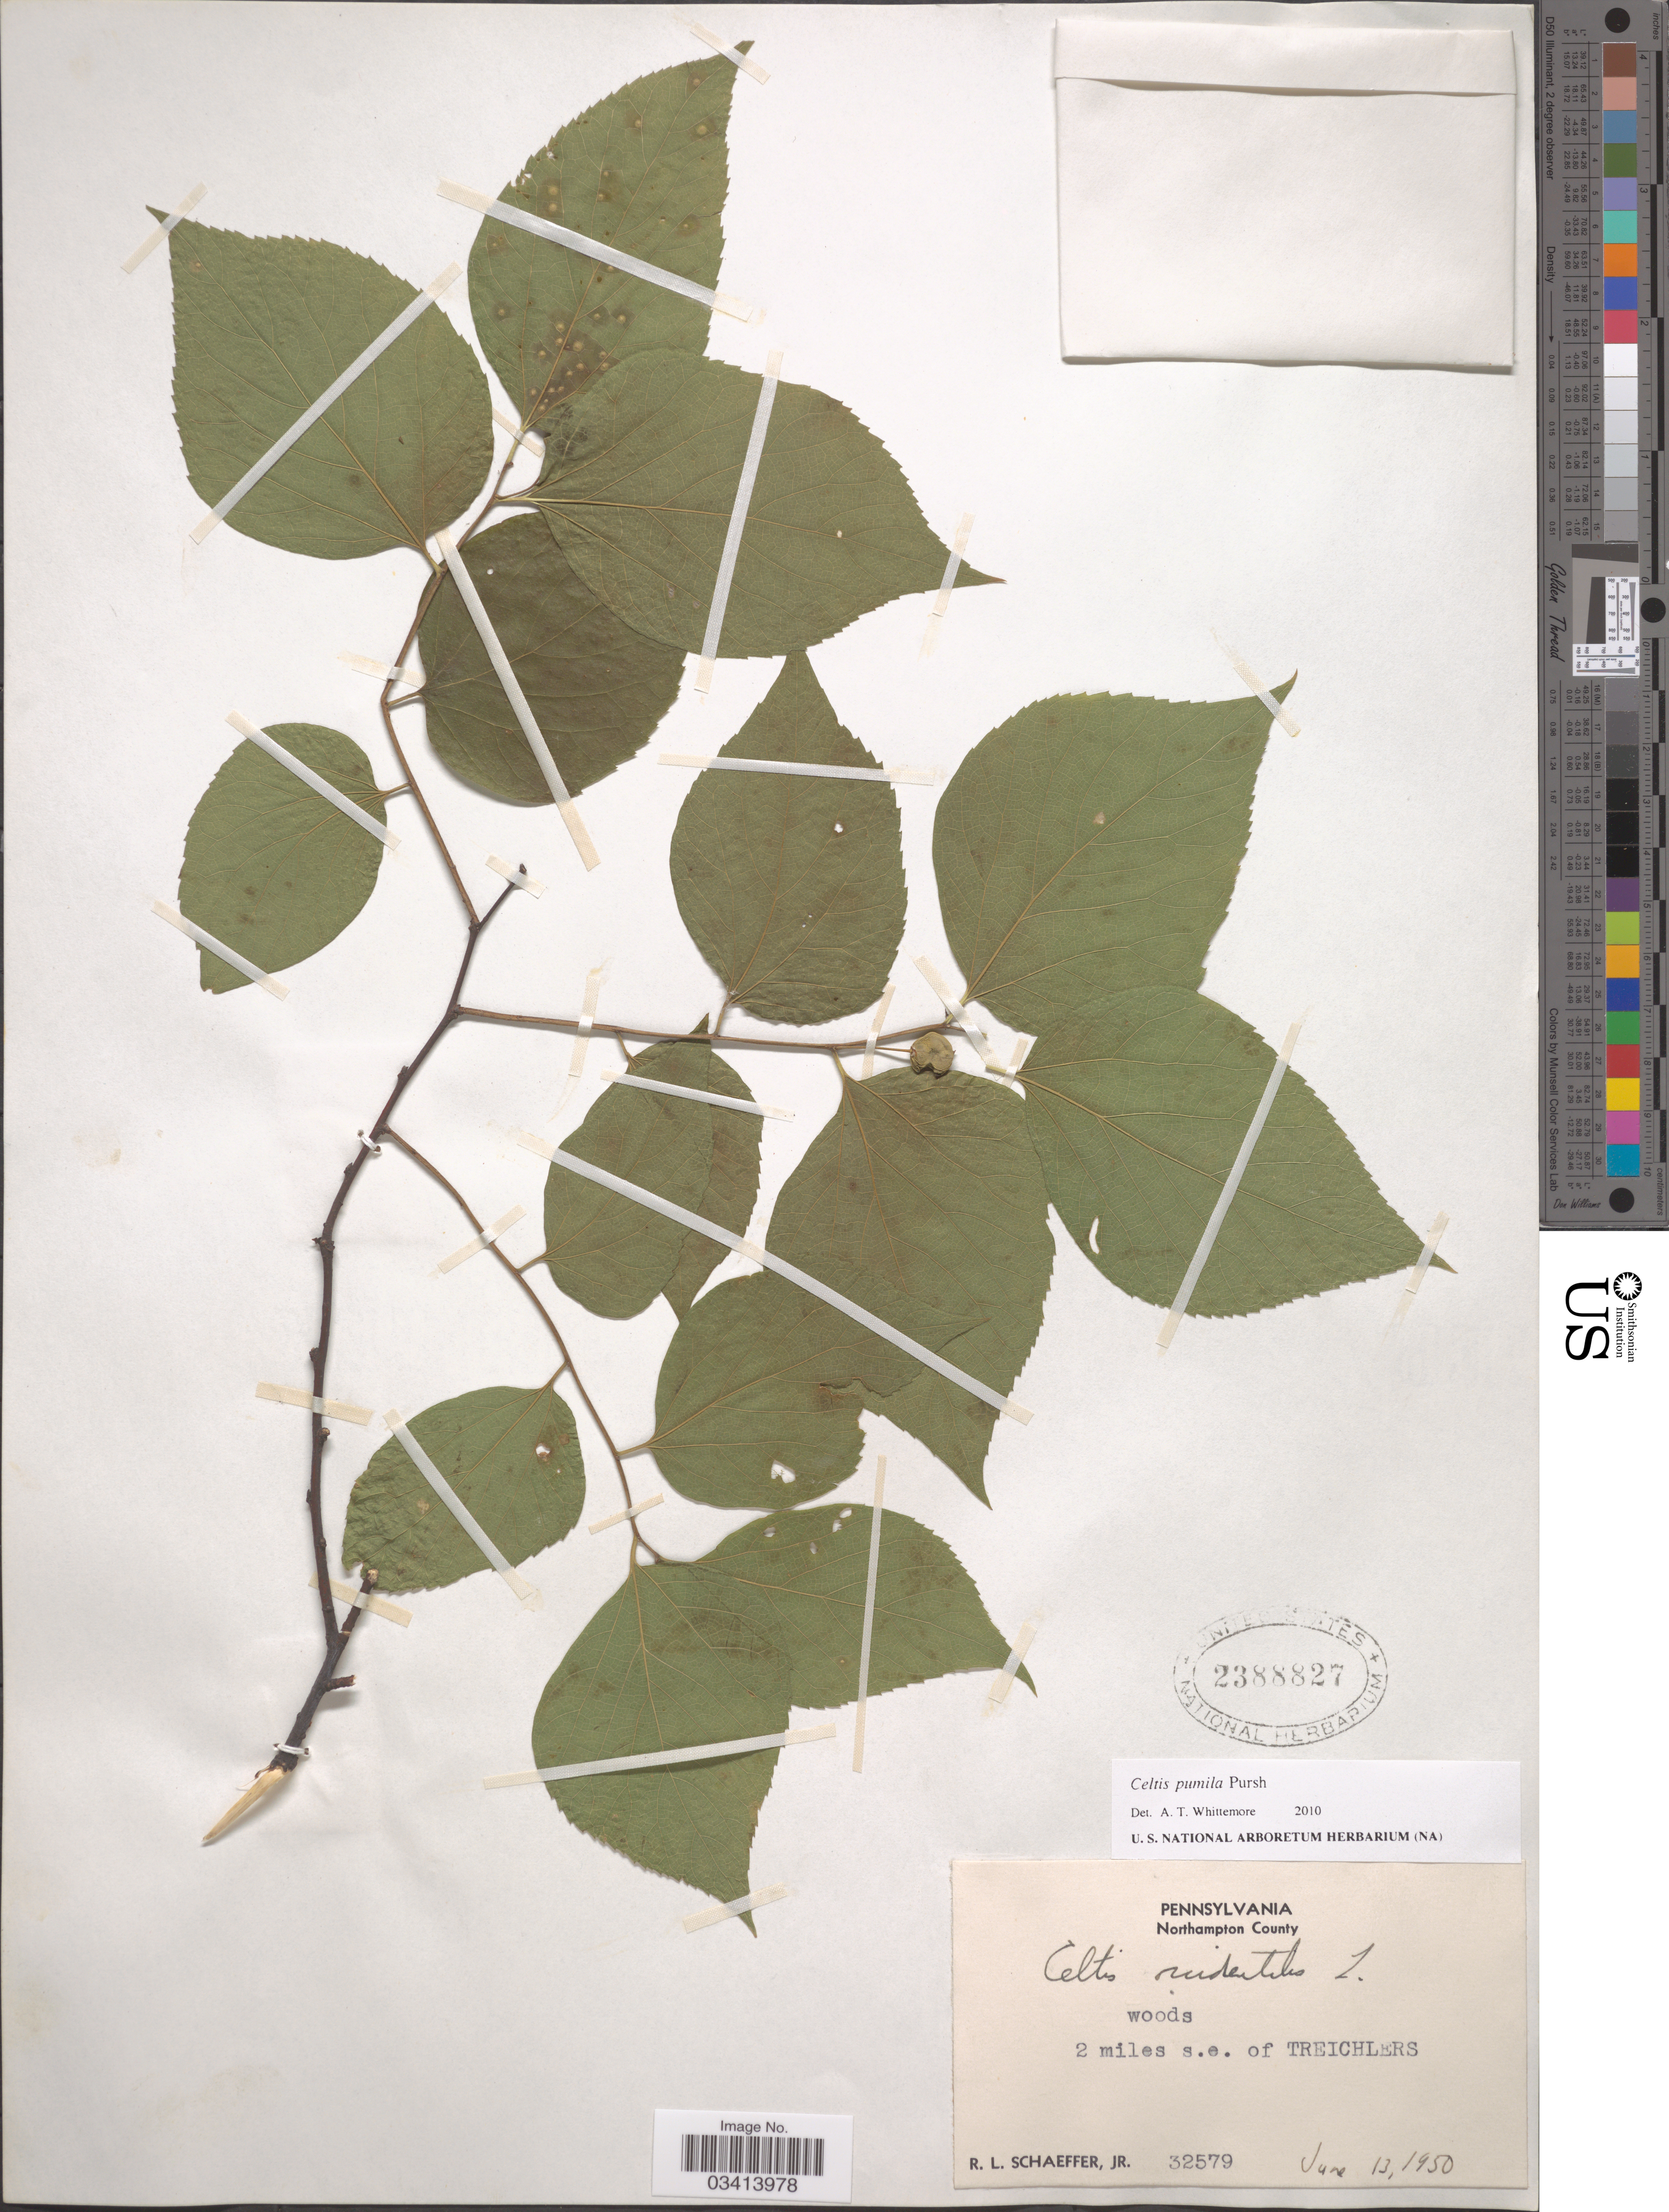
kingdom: Plantae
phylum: Tracheophyta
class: Magnoliopsida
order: Rosales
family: Cannabaceae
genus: Celtis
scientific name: Celtis occidentalis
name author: L.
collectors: R. L. Schaeffer Jr.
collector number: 32579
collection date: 1950-06-13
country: United States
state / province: Pennsylvania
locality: Northampton County. 2 miles s.e. of Treichlers.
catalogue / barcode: US 2388827